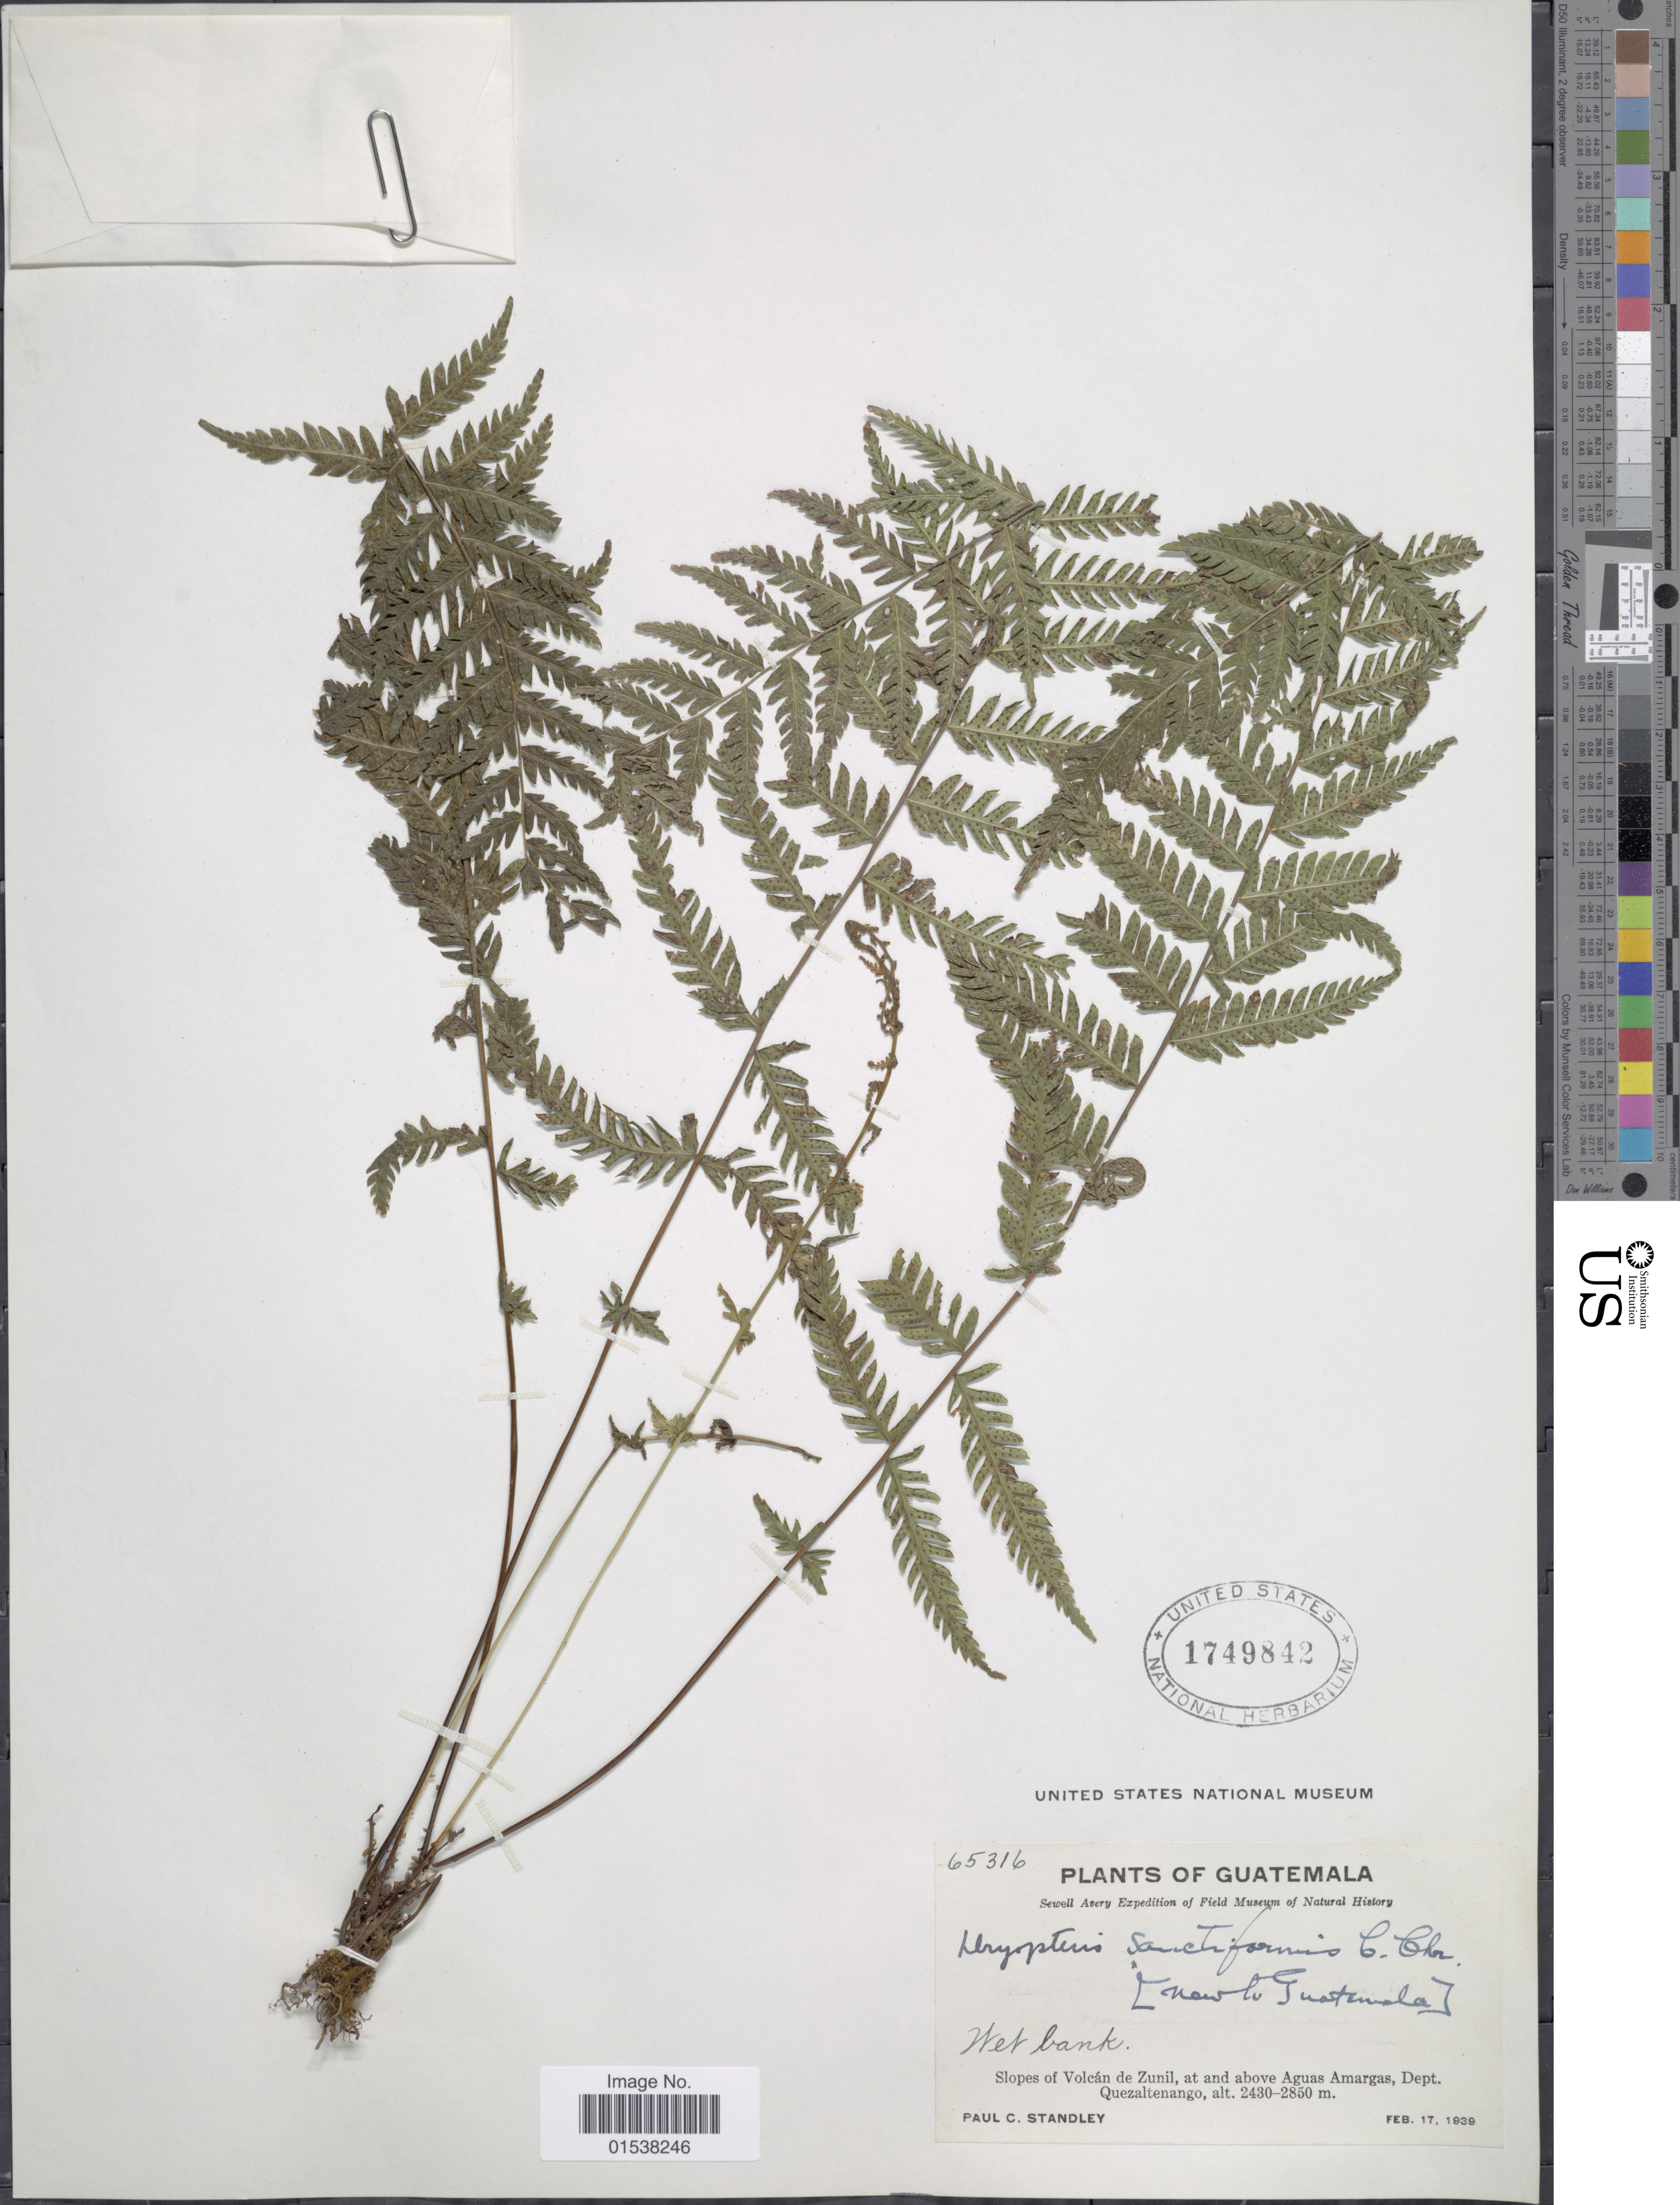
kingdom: Plantae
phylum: Tracheophyta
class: Polypodiopsida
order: Polypodiales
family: Thelypteridaceae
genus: Amauropelta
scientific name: Amauropelta cinerea (Sodiro) comb. nov., ined. 2015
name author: (Sodiro)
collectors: P. C. Standley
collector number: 65316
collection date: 1939-02-17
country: Guatemala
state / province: Quetzaltenango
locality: Slopes of Volcan de Zunil, at and above Aguas Amargas, Dept. Quezaltenango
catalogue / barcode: US 1749842